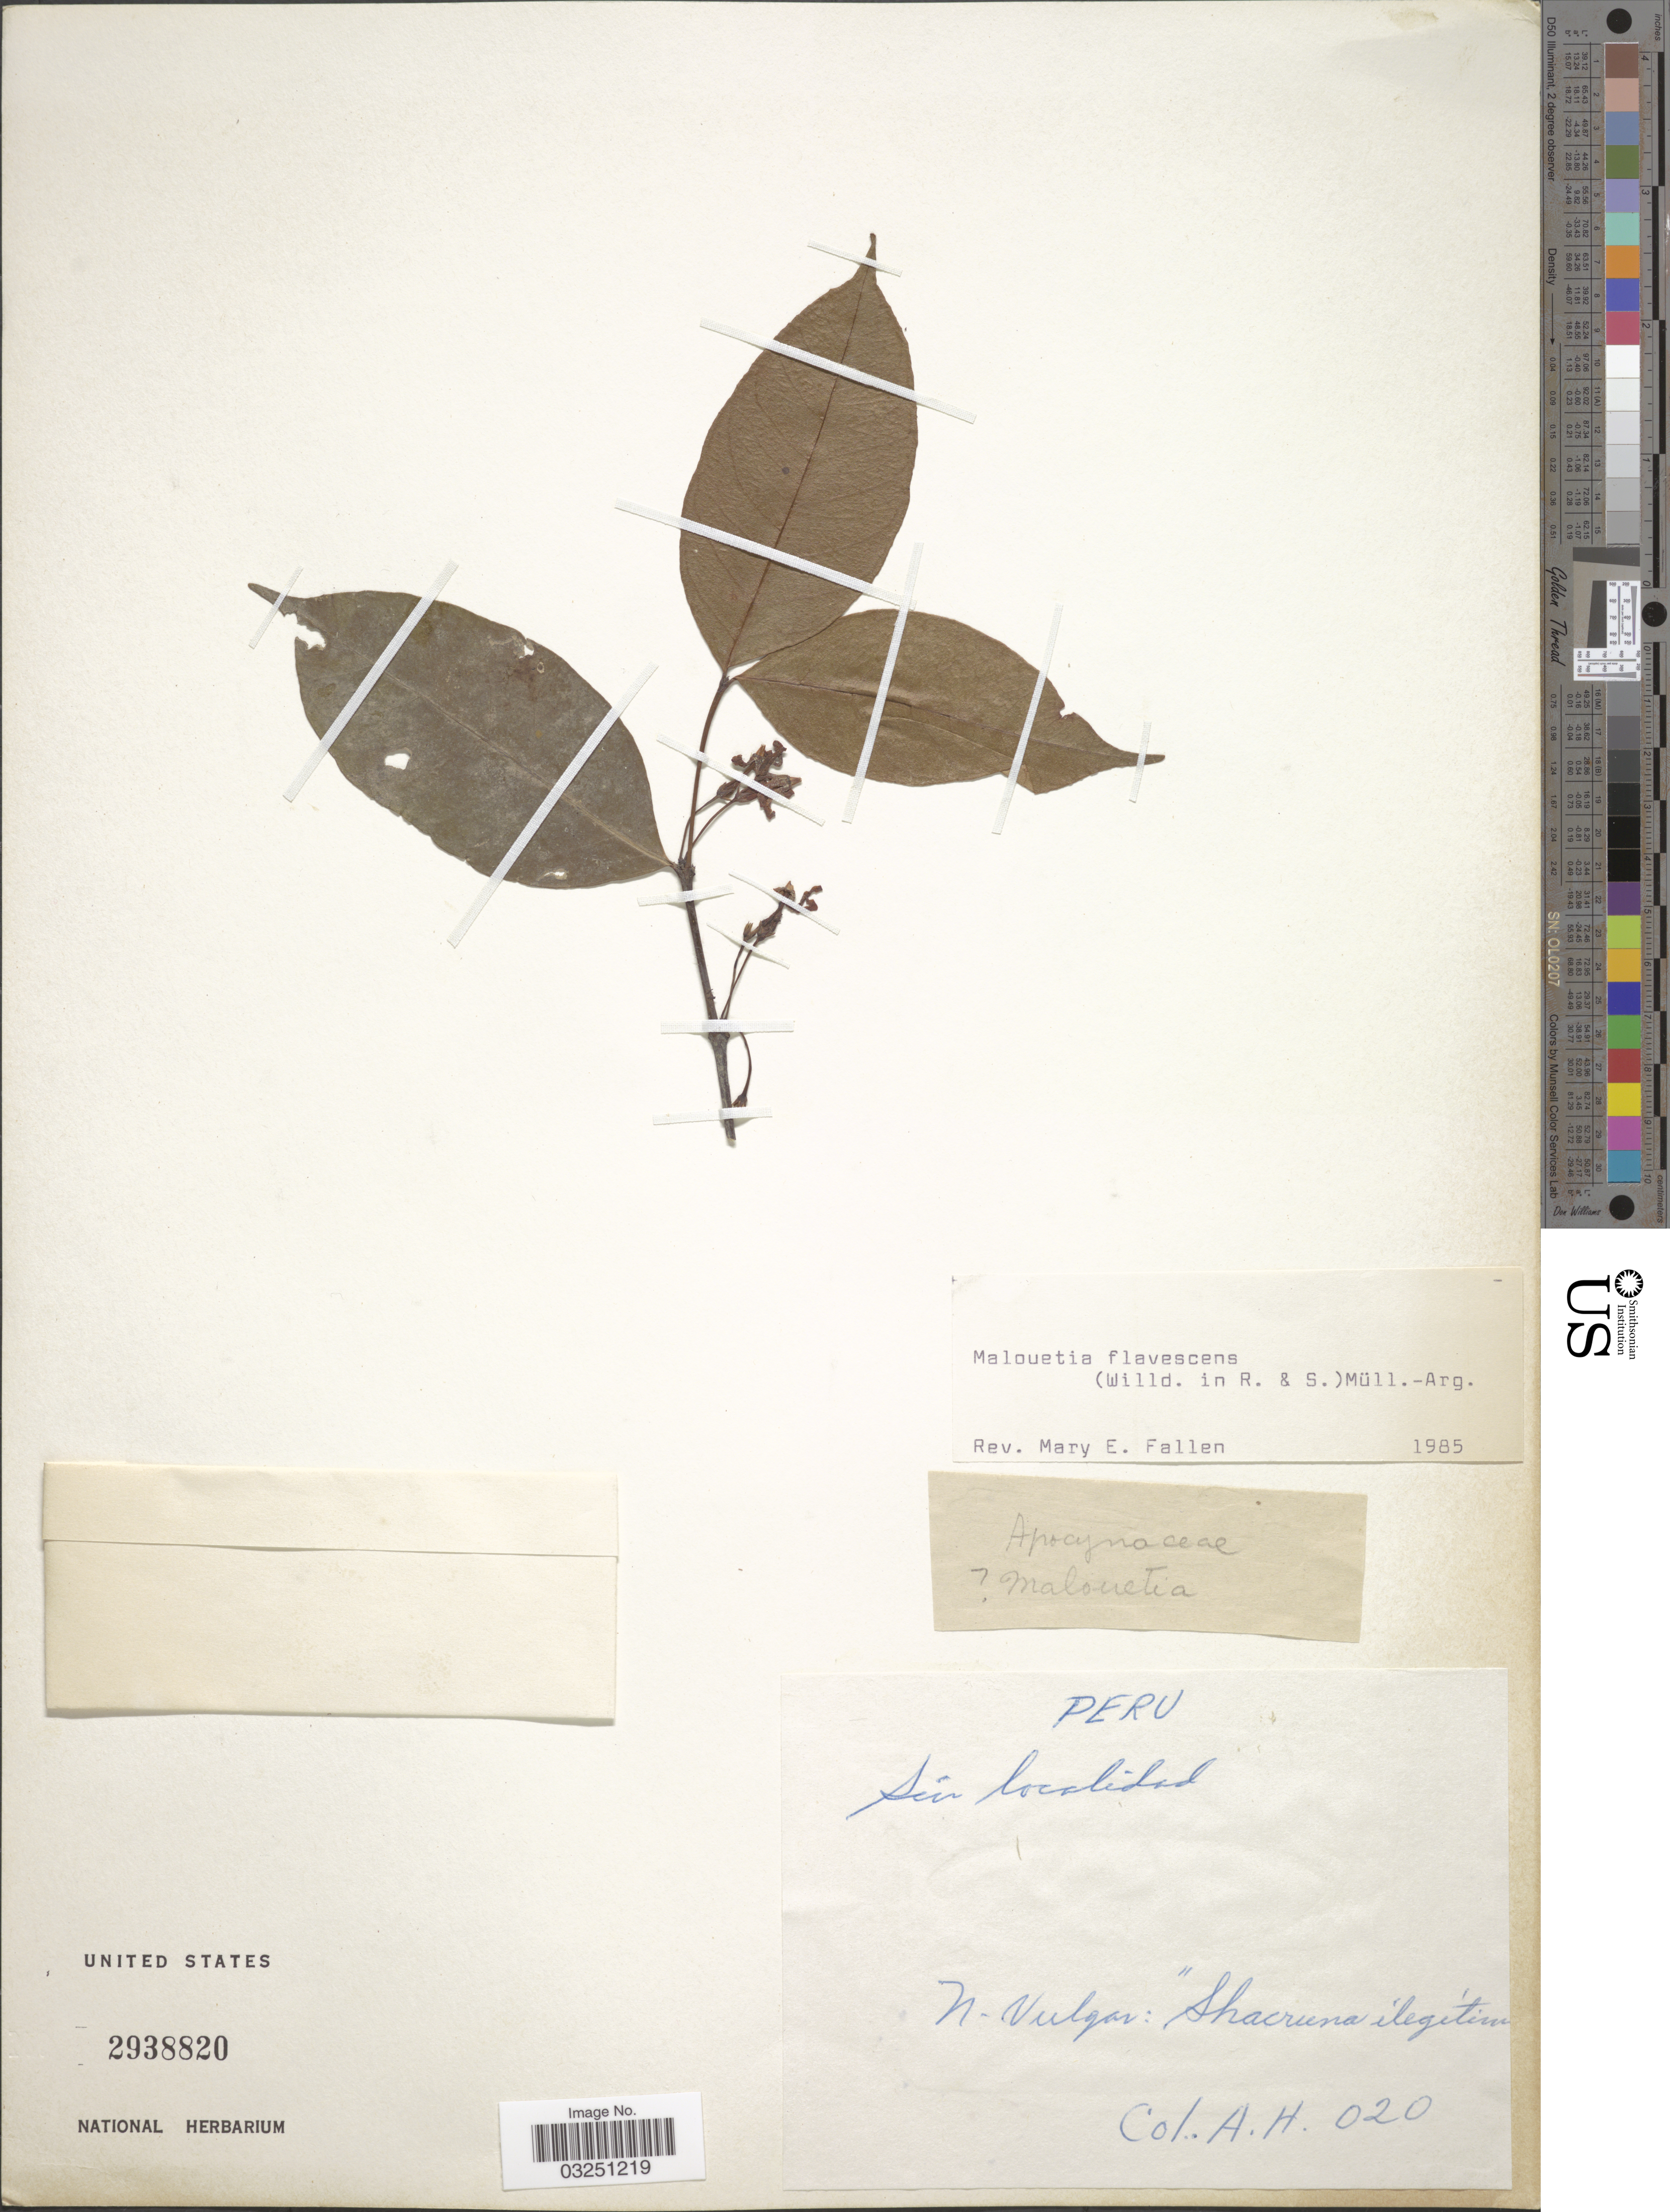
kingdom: Plantae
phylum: Tracheophyta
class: Magnoliopsida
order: Gentianales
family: Apocynaceae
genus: Malouetia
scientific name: Malouetia flavescens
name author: (Willd. ex Roemer & Schult.) Müll. Arg.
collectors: A. H.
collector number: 020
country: Peru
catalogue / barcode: US 2938820